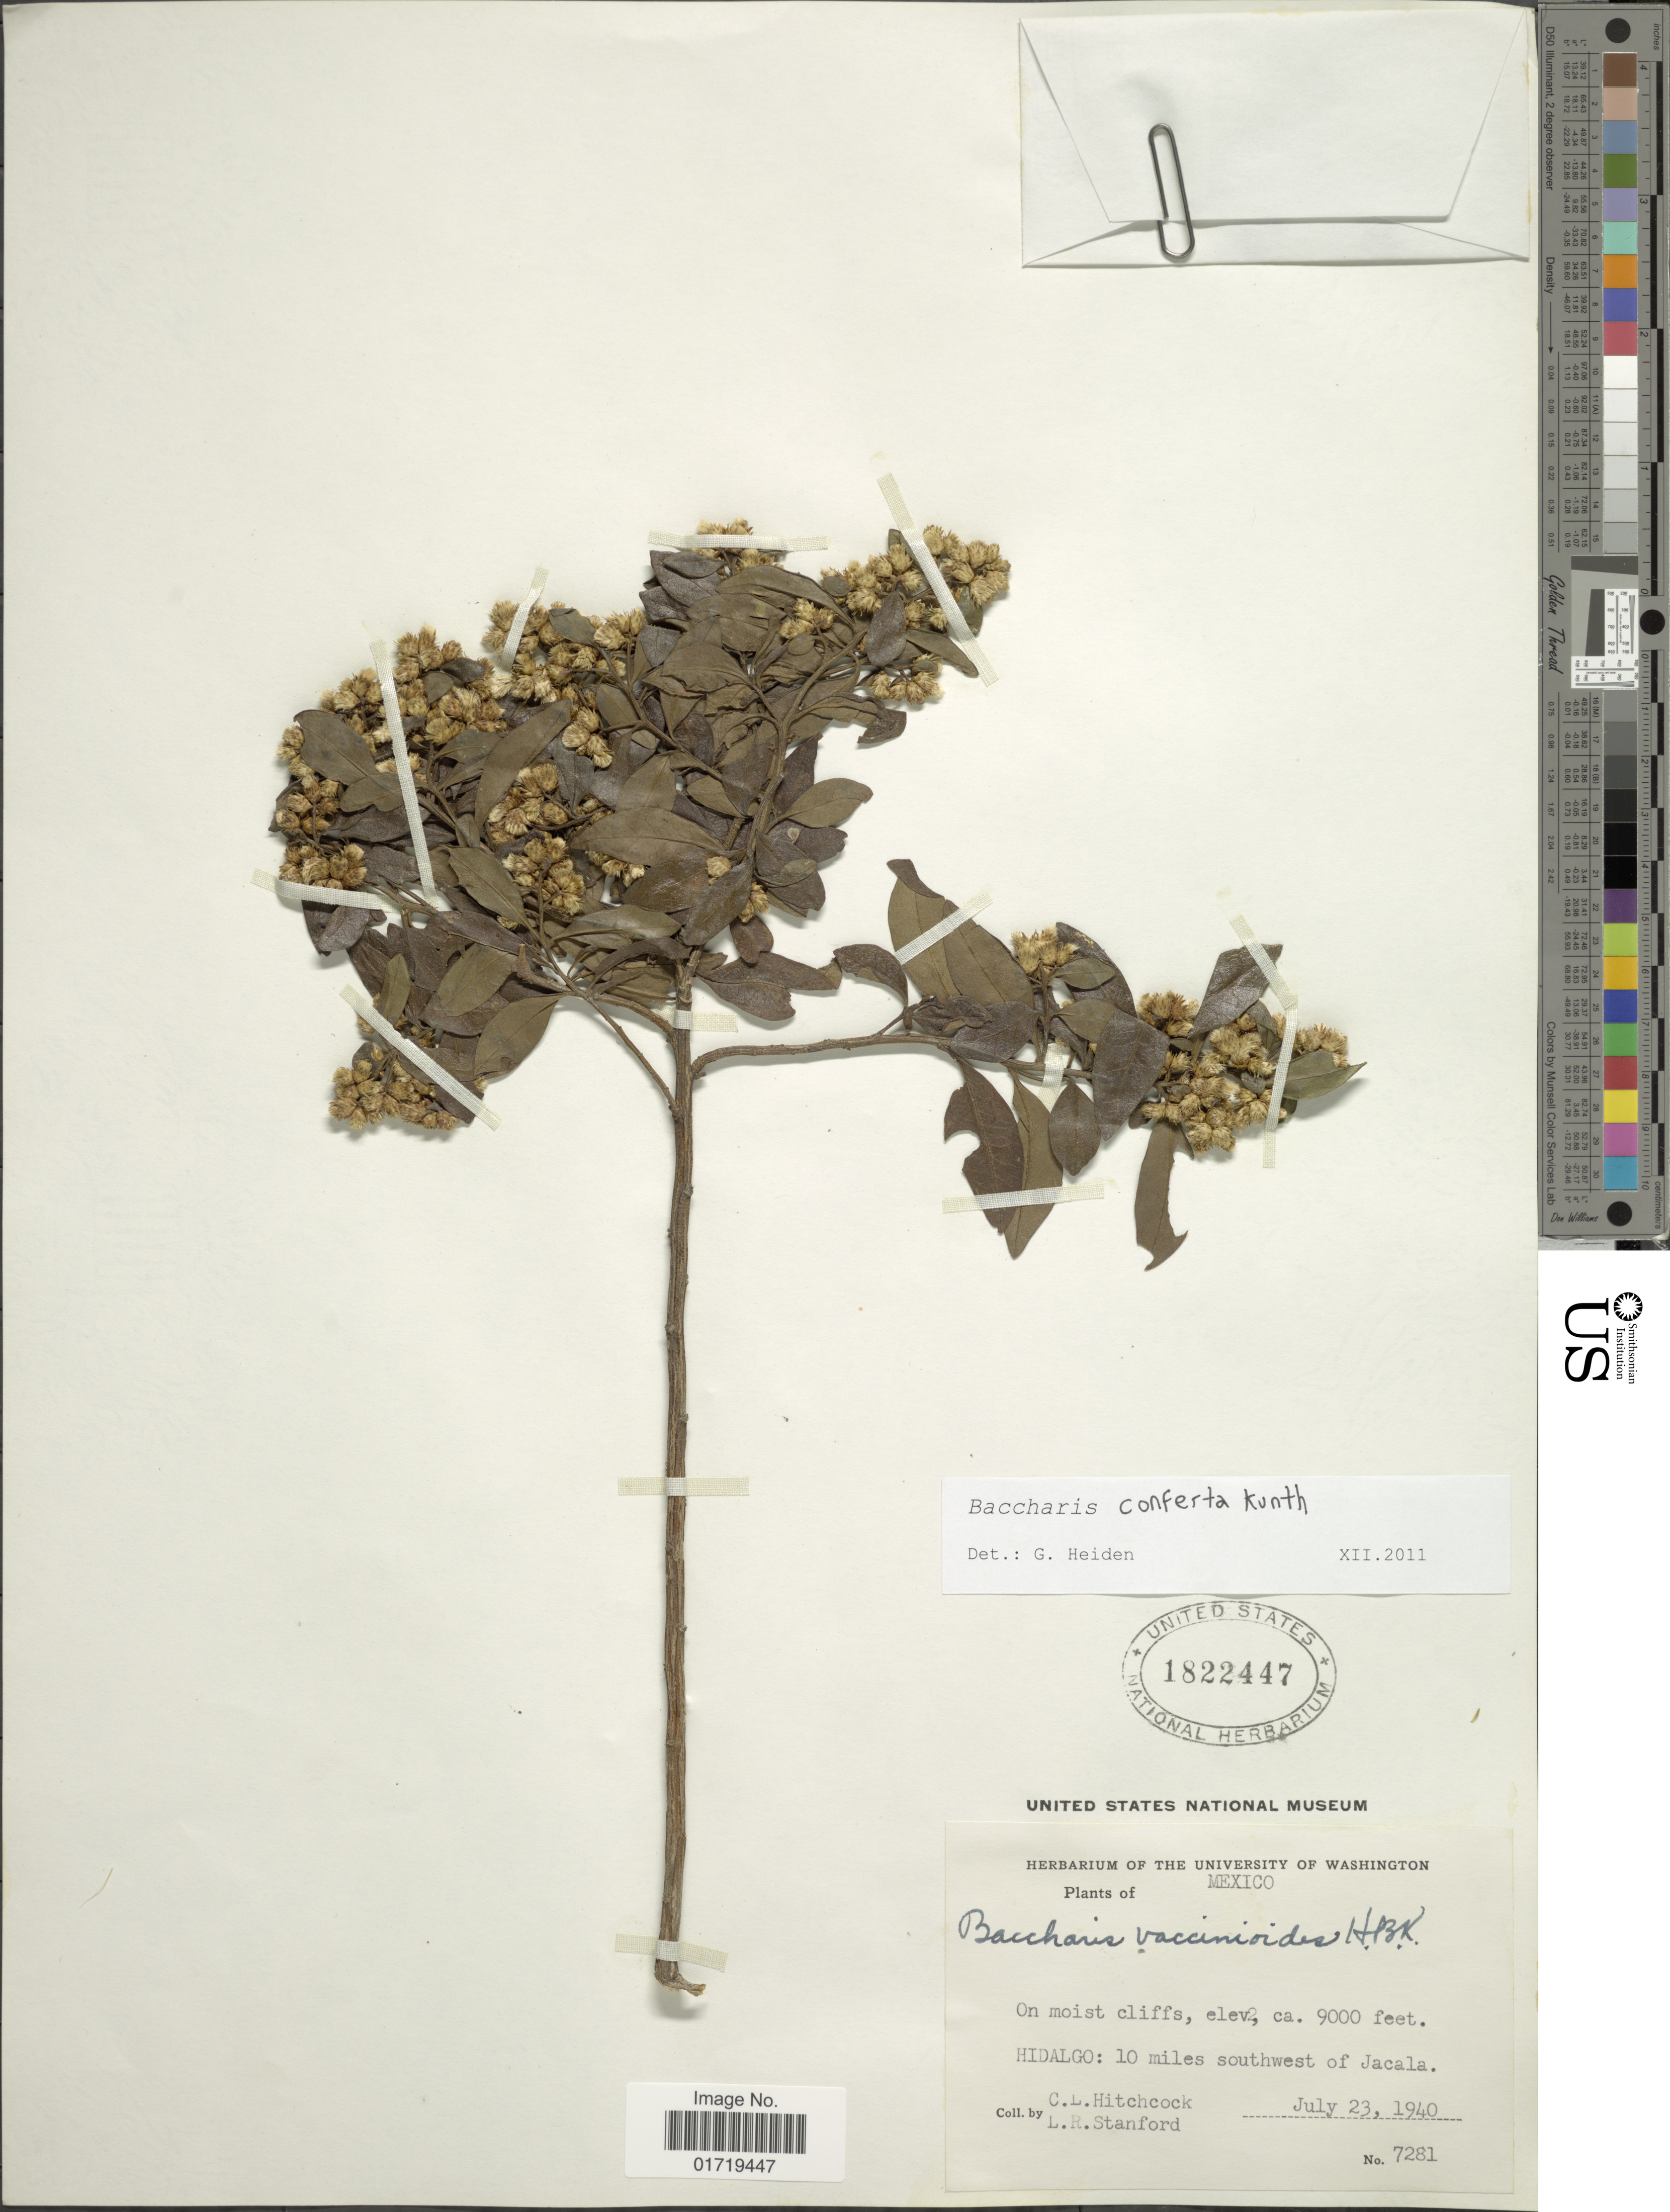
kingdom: Plantae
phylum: Tracheophyta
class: Magnoliopsida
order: Asterales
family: Asteraceae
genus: Baccharis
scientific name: Baccharis conferta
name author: Kunth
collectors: C. L. Hitchcock & L. R. Stanford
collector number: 7281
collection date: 1940-07-23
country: Mexico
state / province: Hidalgo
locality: Hidalgo: 10 miles southwest of Jacala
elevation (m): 2743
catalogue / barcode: US 1822447